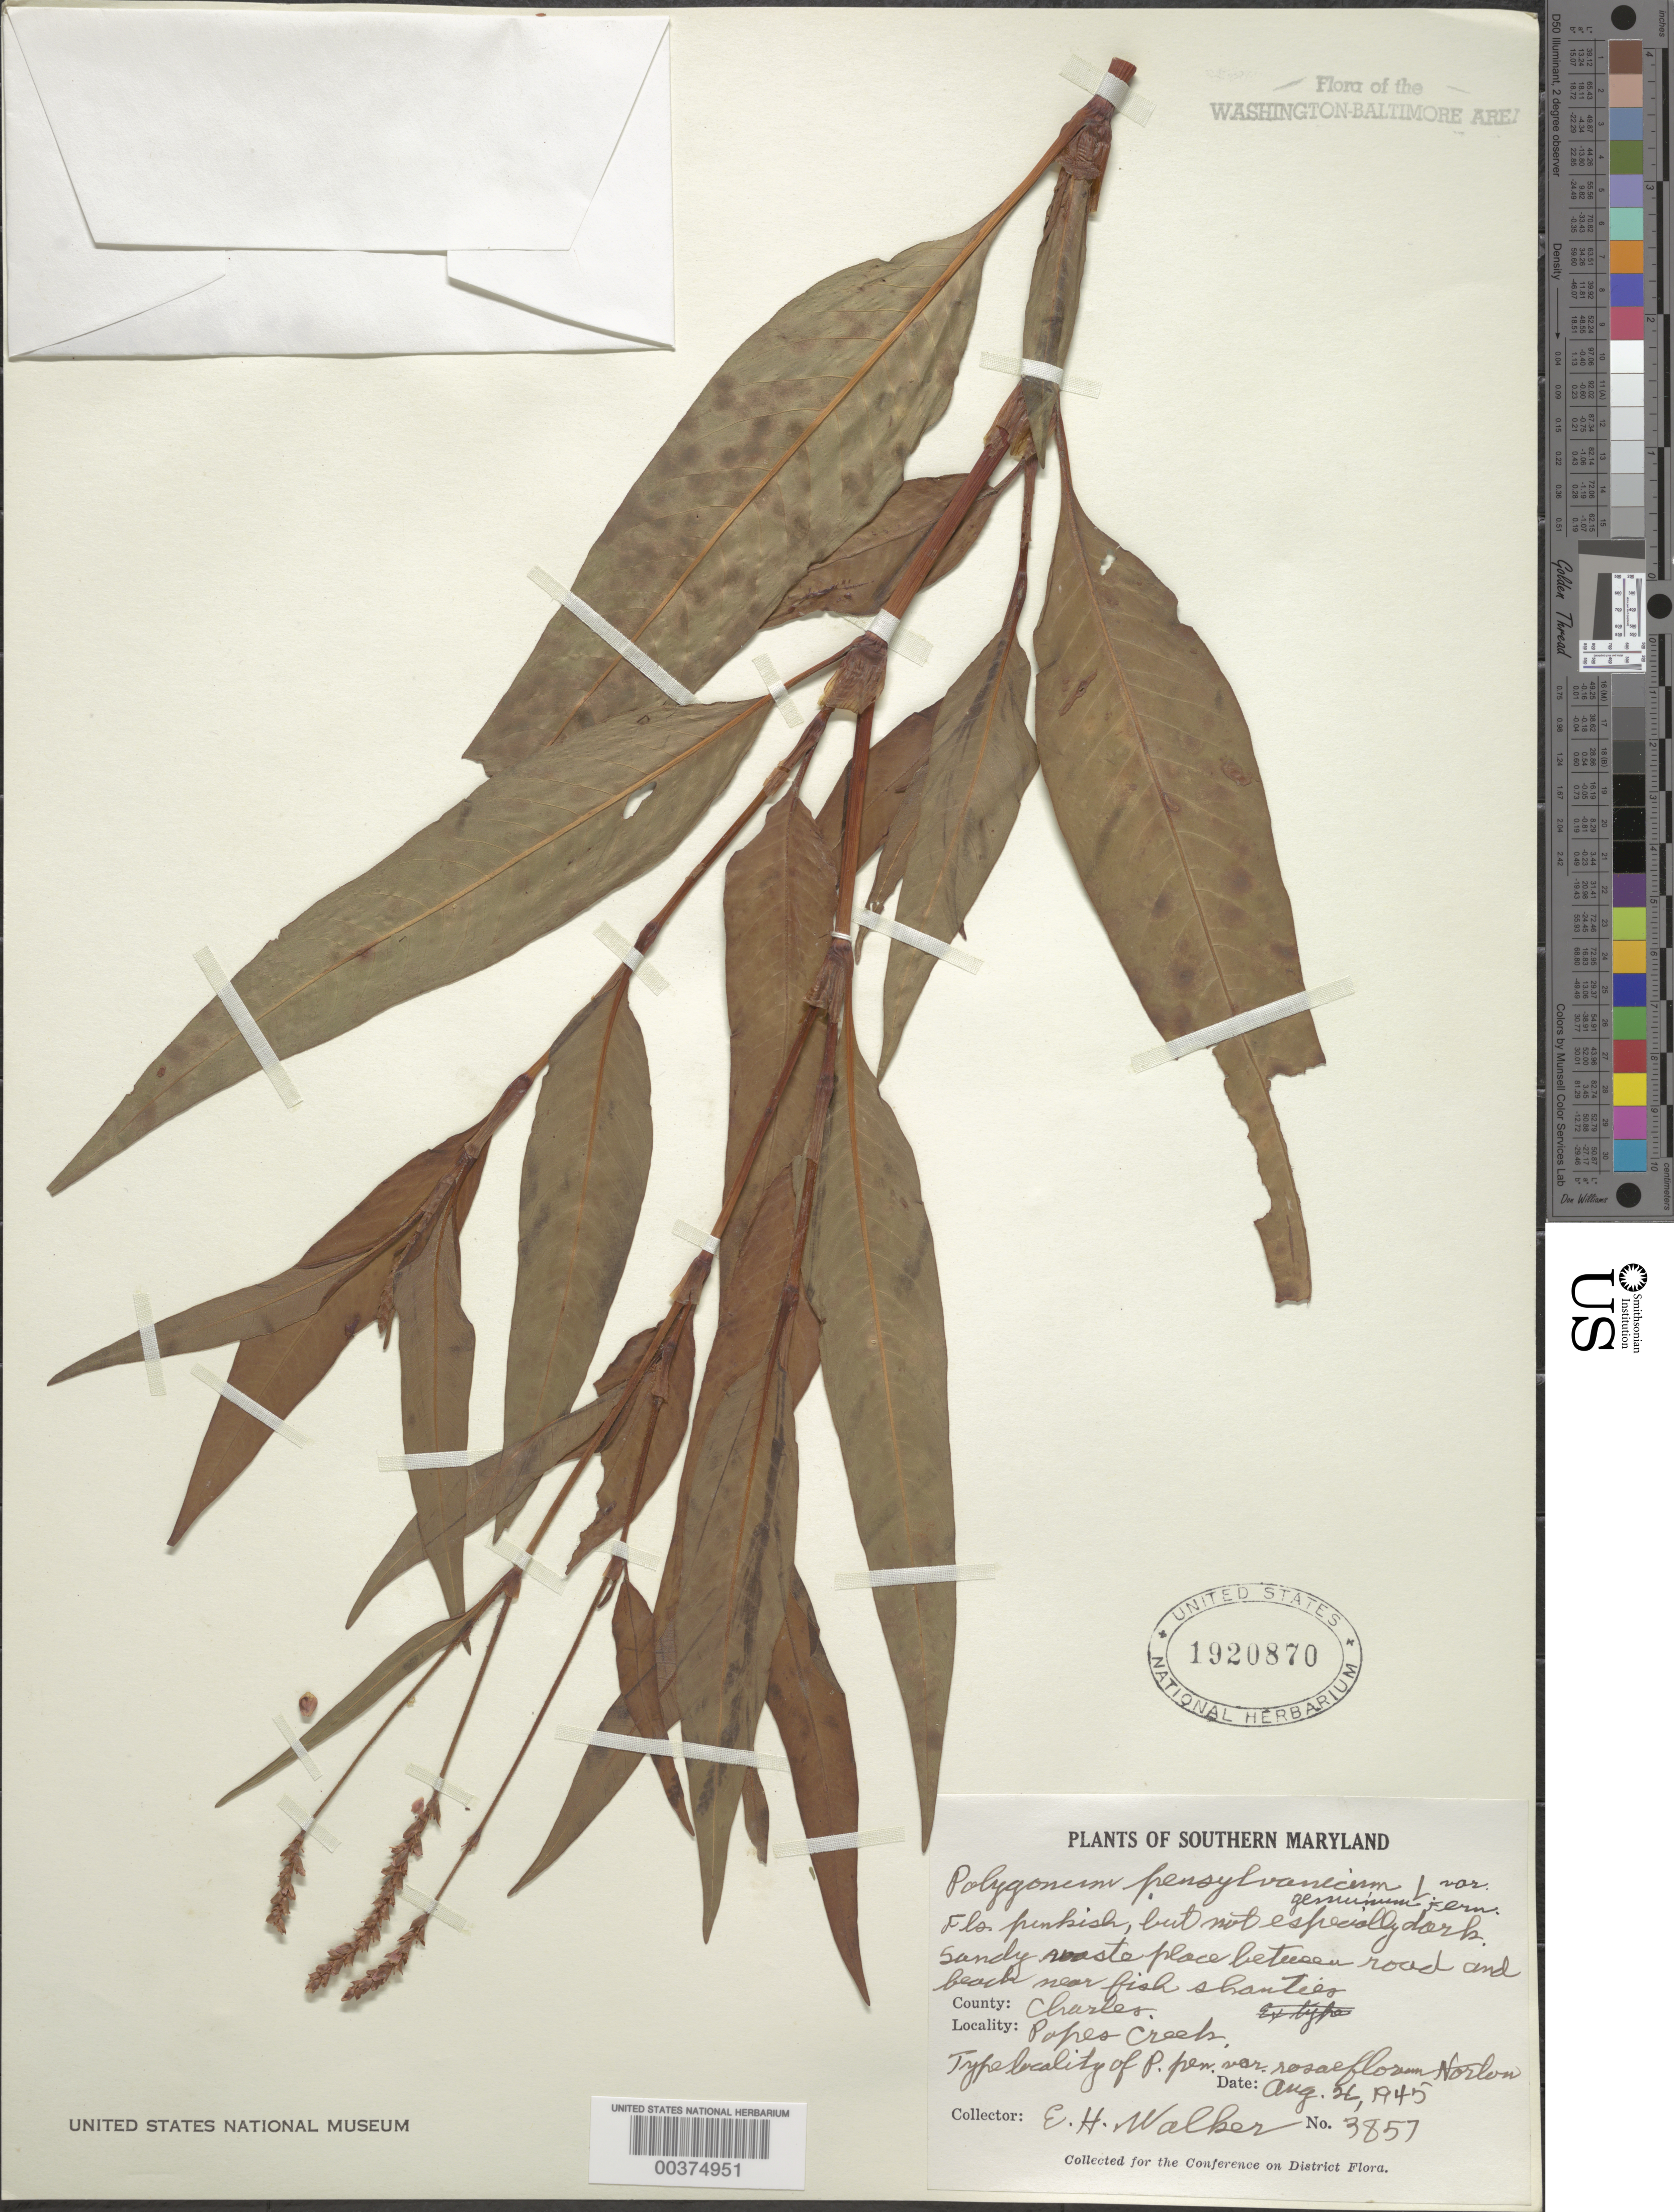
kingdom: Plantae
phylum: Tracheophyta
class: Magnoliopsida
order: Caryophyllales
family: Polygonaceae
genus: Persicaria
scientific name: Persicaria pensylvanica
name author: (L.) M. Gómez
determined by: Atha, D. E.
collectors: E. H. Walker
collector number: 3857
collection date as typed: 26 Aug 1945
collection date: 1945-08-26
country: United States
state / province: Maryland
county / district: Charles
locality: Popes Creek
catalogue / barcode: US 1920870